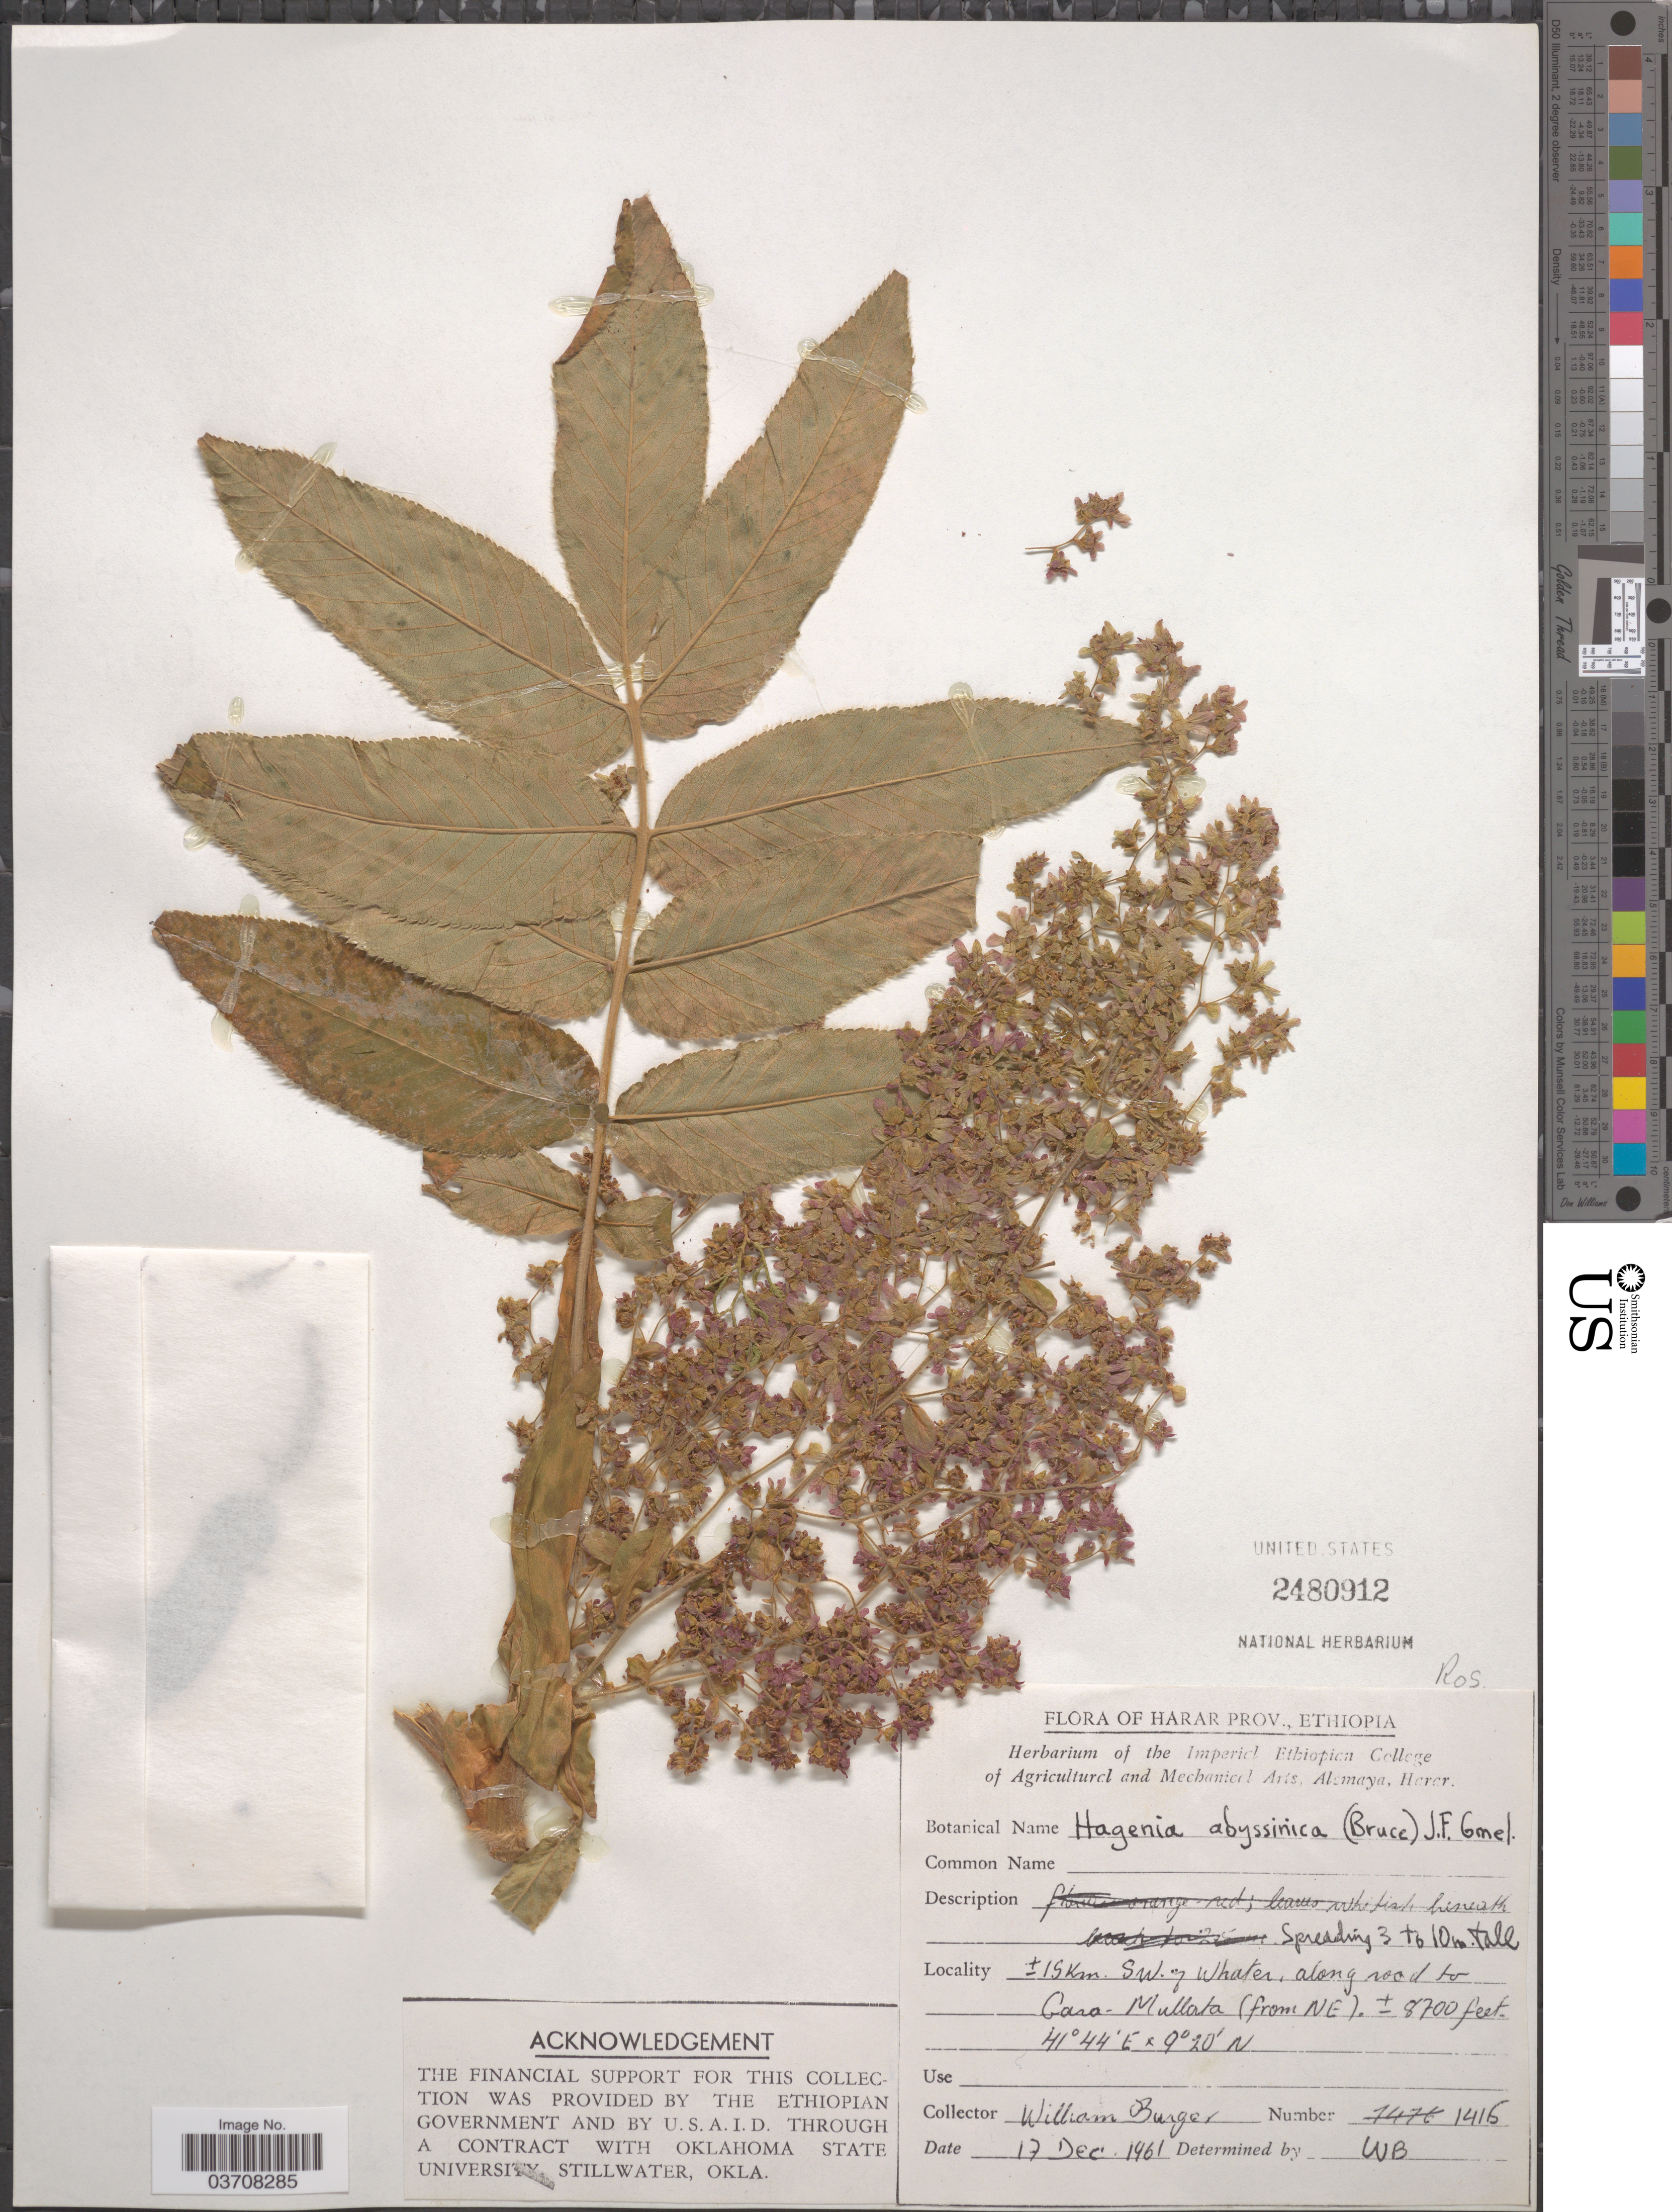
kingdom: Plantae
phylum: Tracheophyta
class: Magnoliopsida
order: Rosales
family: Rosaceae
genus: Hagenia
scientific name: Hagenia abyssinica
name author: (Bruce) J.F. Gmel.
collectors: W. Burger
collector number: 1416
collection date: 1961-12-17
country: Ethiopia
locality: Harrar Prov. ±15 Km. SW. of Whater. along road to Gara-Mullata (from NE).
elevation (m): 2652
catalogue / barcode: US 2480912